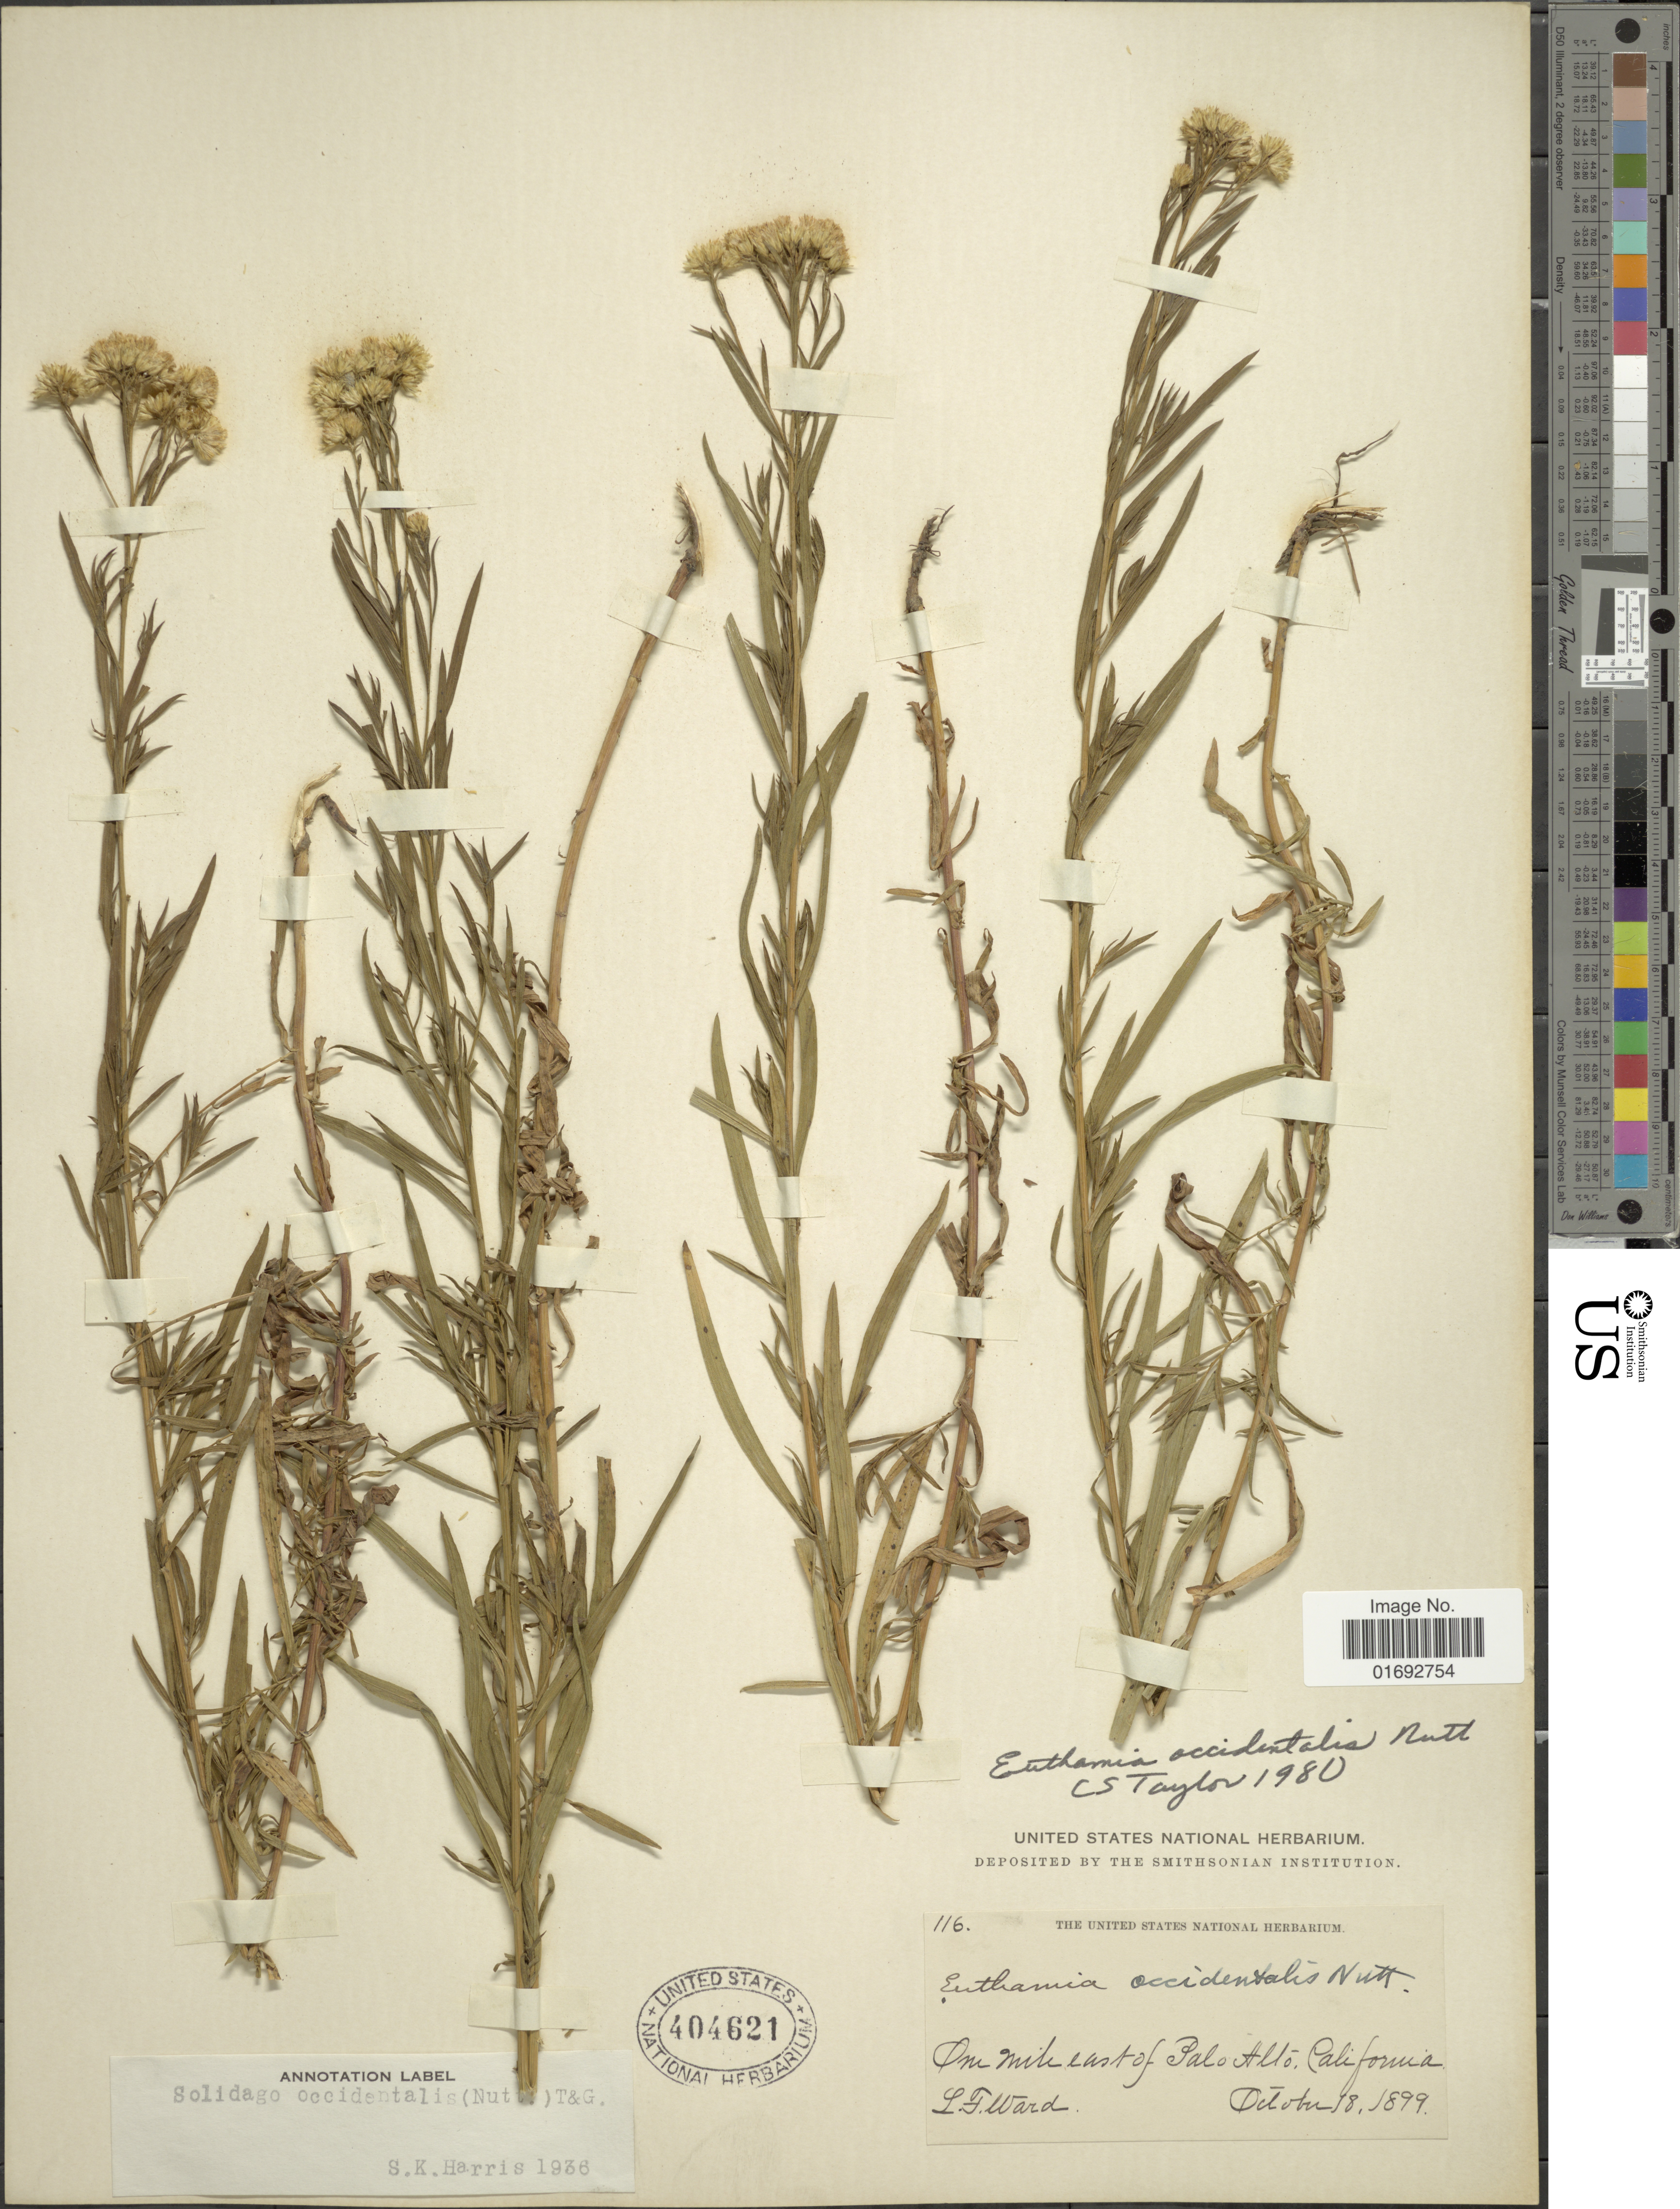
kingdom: Plantae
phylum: Tracheophyta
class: Magnoliopsida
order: Asterales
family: Asteraceae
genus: Euthamia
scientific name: Euthamia occidentalis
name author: Nutt.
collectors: L. Ward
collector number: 116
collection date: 1899-10-18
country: United States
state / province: California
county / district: Santa Clara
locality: One mile east of Palo Alto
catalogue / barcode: US 404621